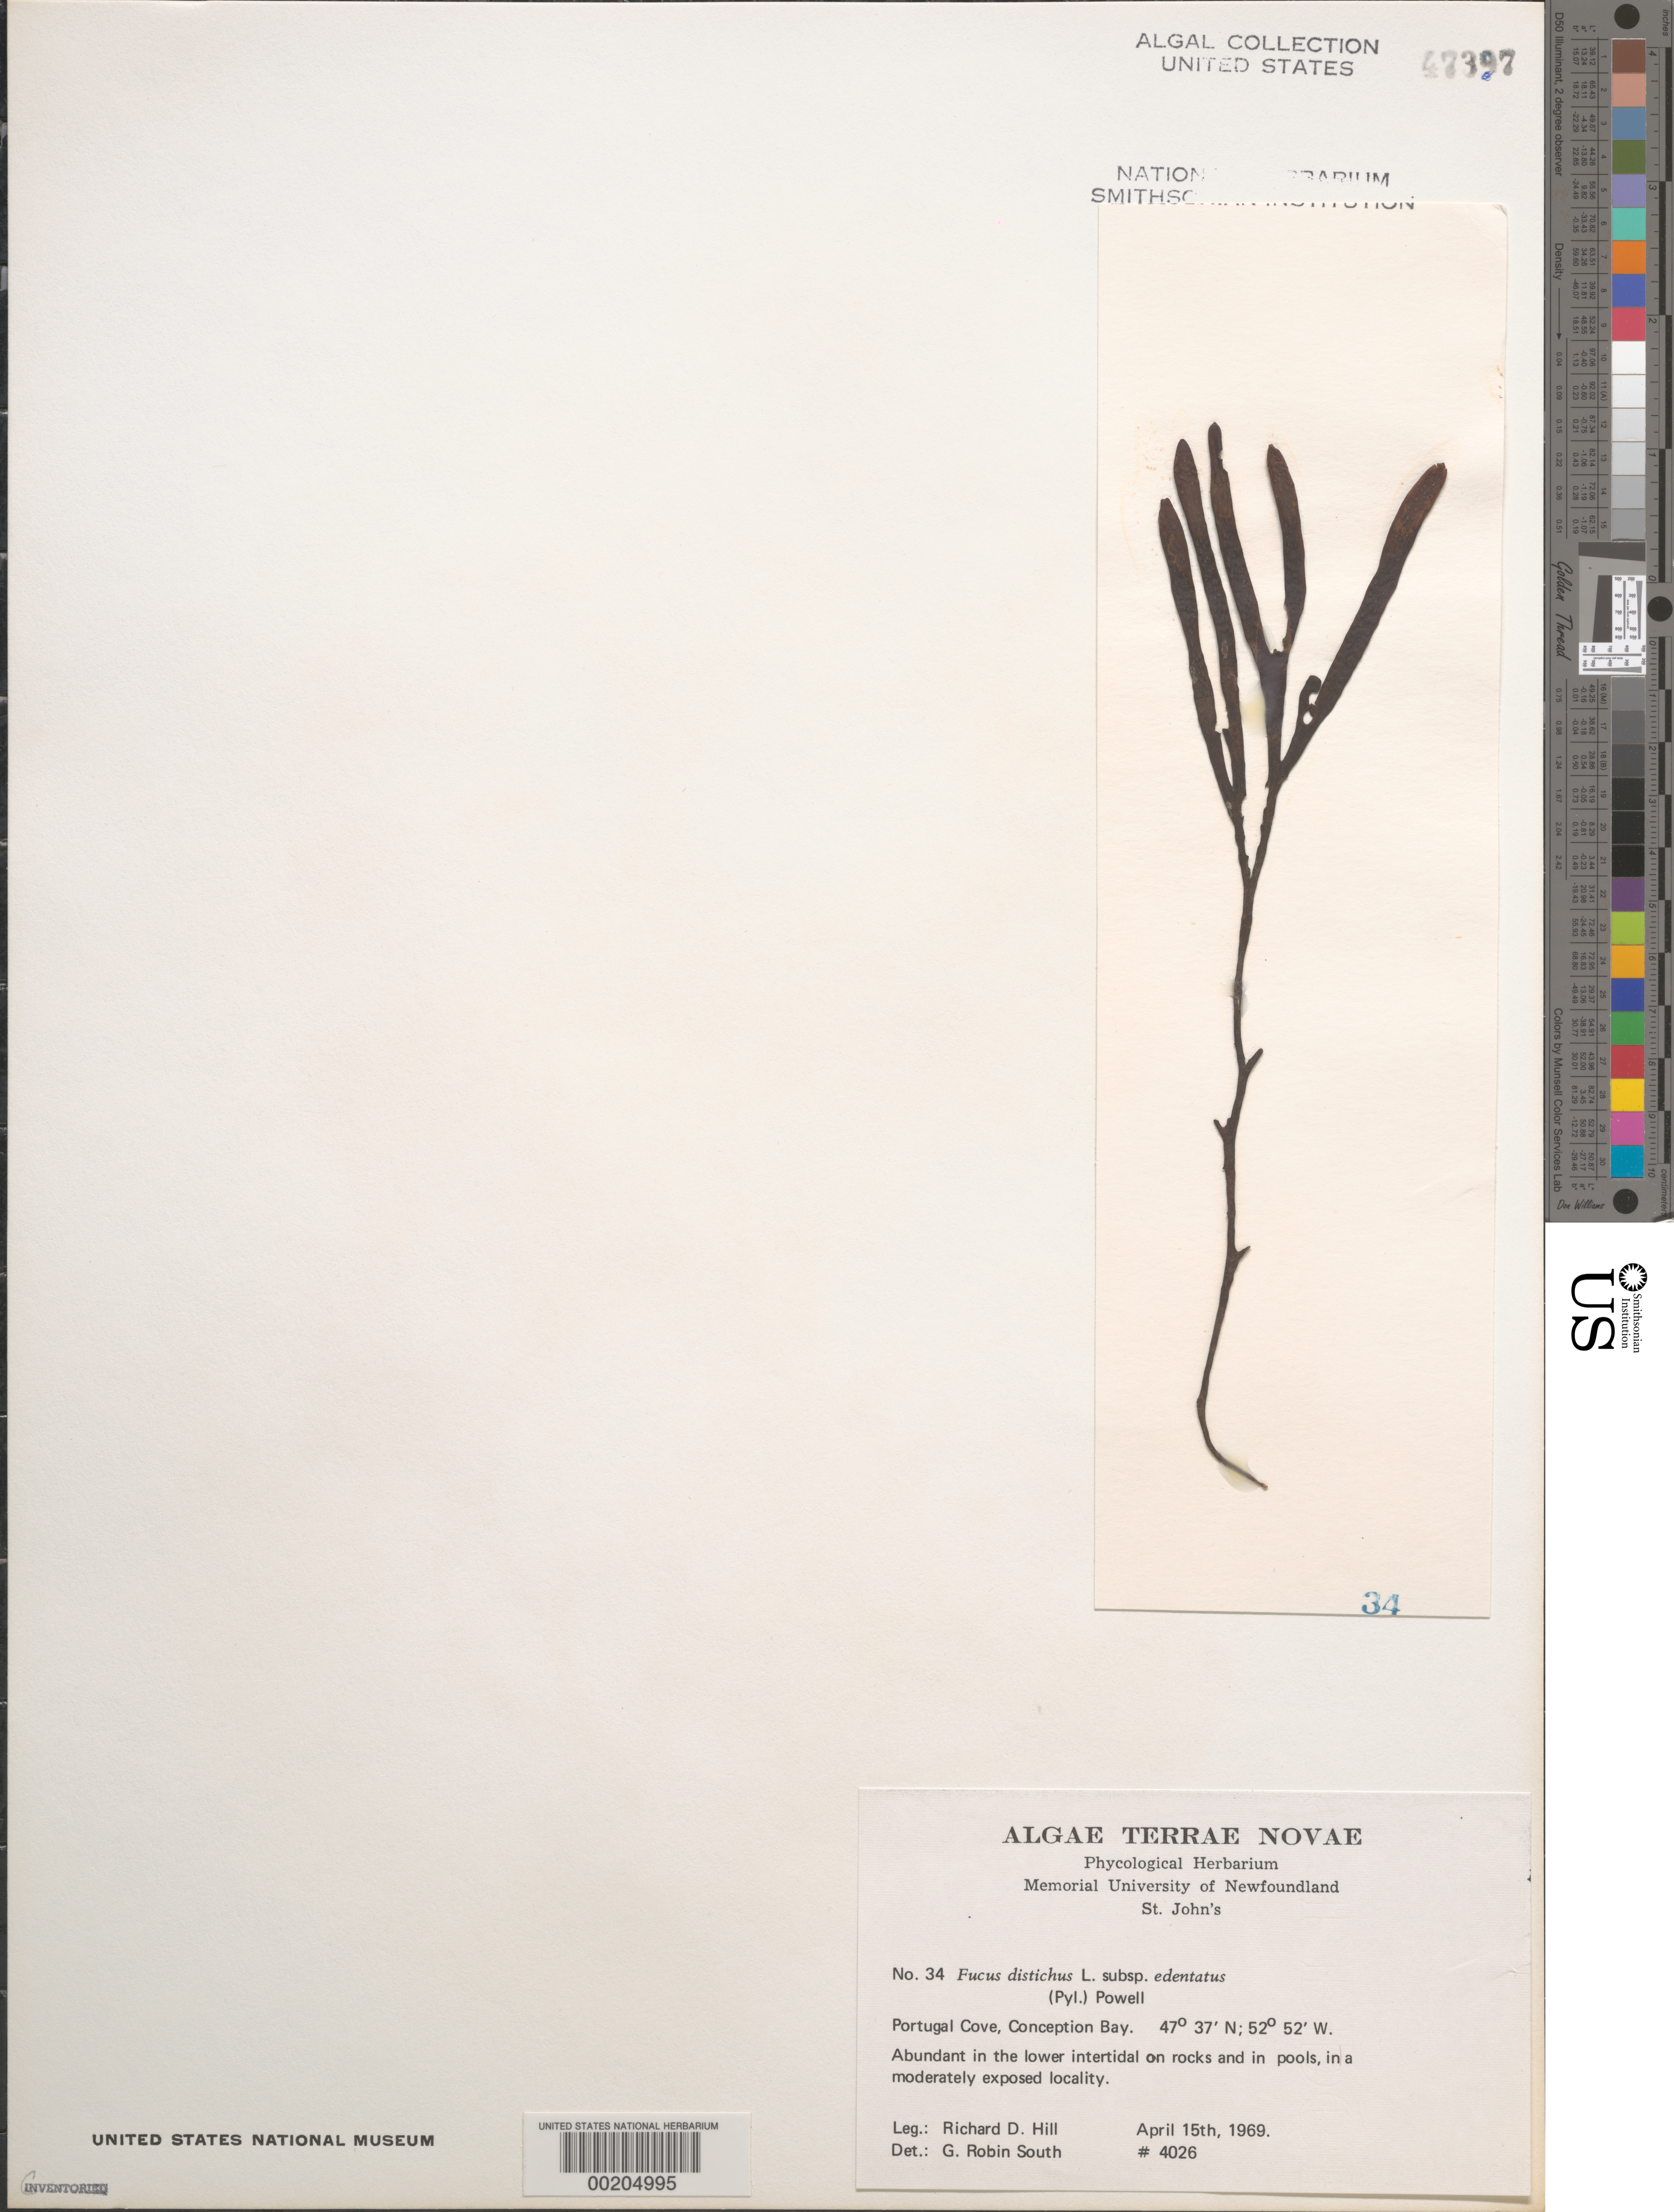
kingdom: Chromista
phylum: Ochrophyta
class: Phaeophyceae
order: Fucales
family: Fucaceae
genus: Fucus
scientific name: Fucus distichus subsp. edentatus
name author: (Bach. Pyl.) H.T. Powell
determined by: South, G. R.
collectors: R. D. Hill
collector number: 4026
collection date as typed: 15 Apr 1969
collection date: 1969-04-15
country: Canada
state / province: Newfoundland and Labrador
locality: Portugal Cove, Conception Bay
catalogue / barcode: US 47397